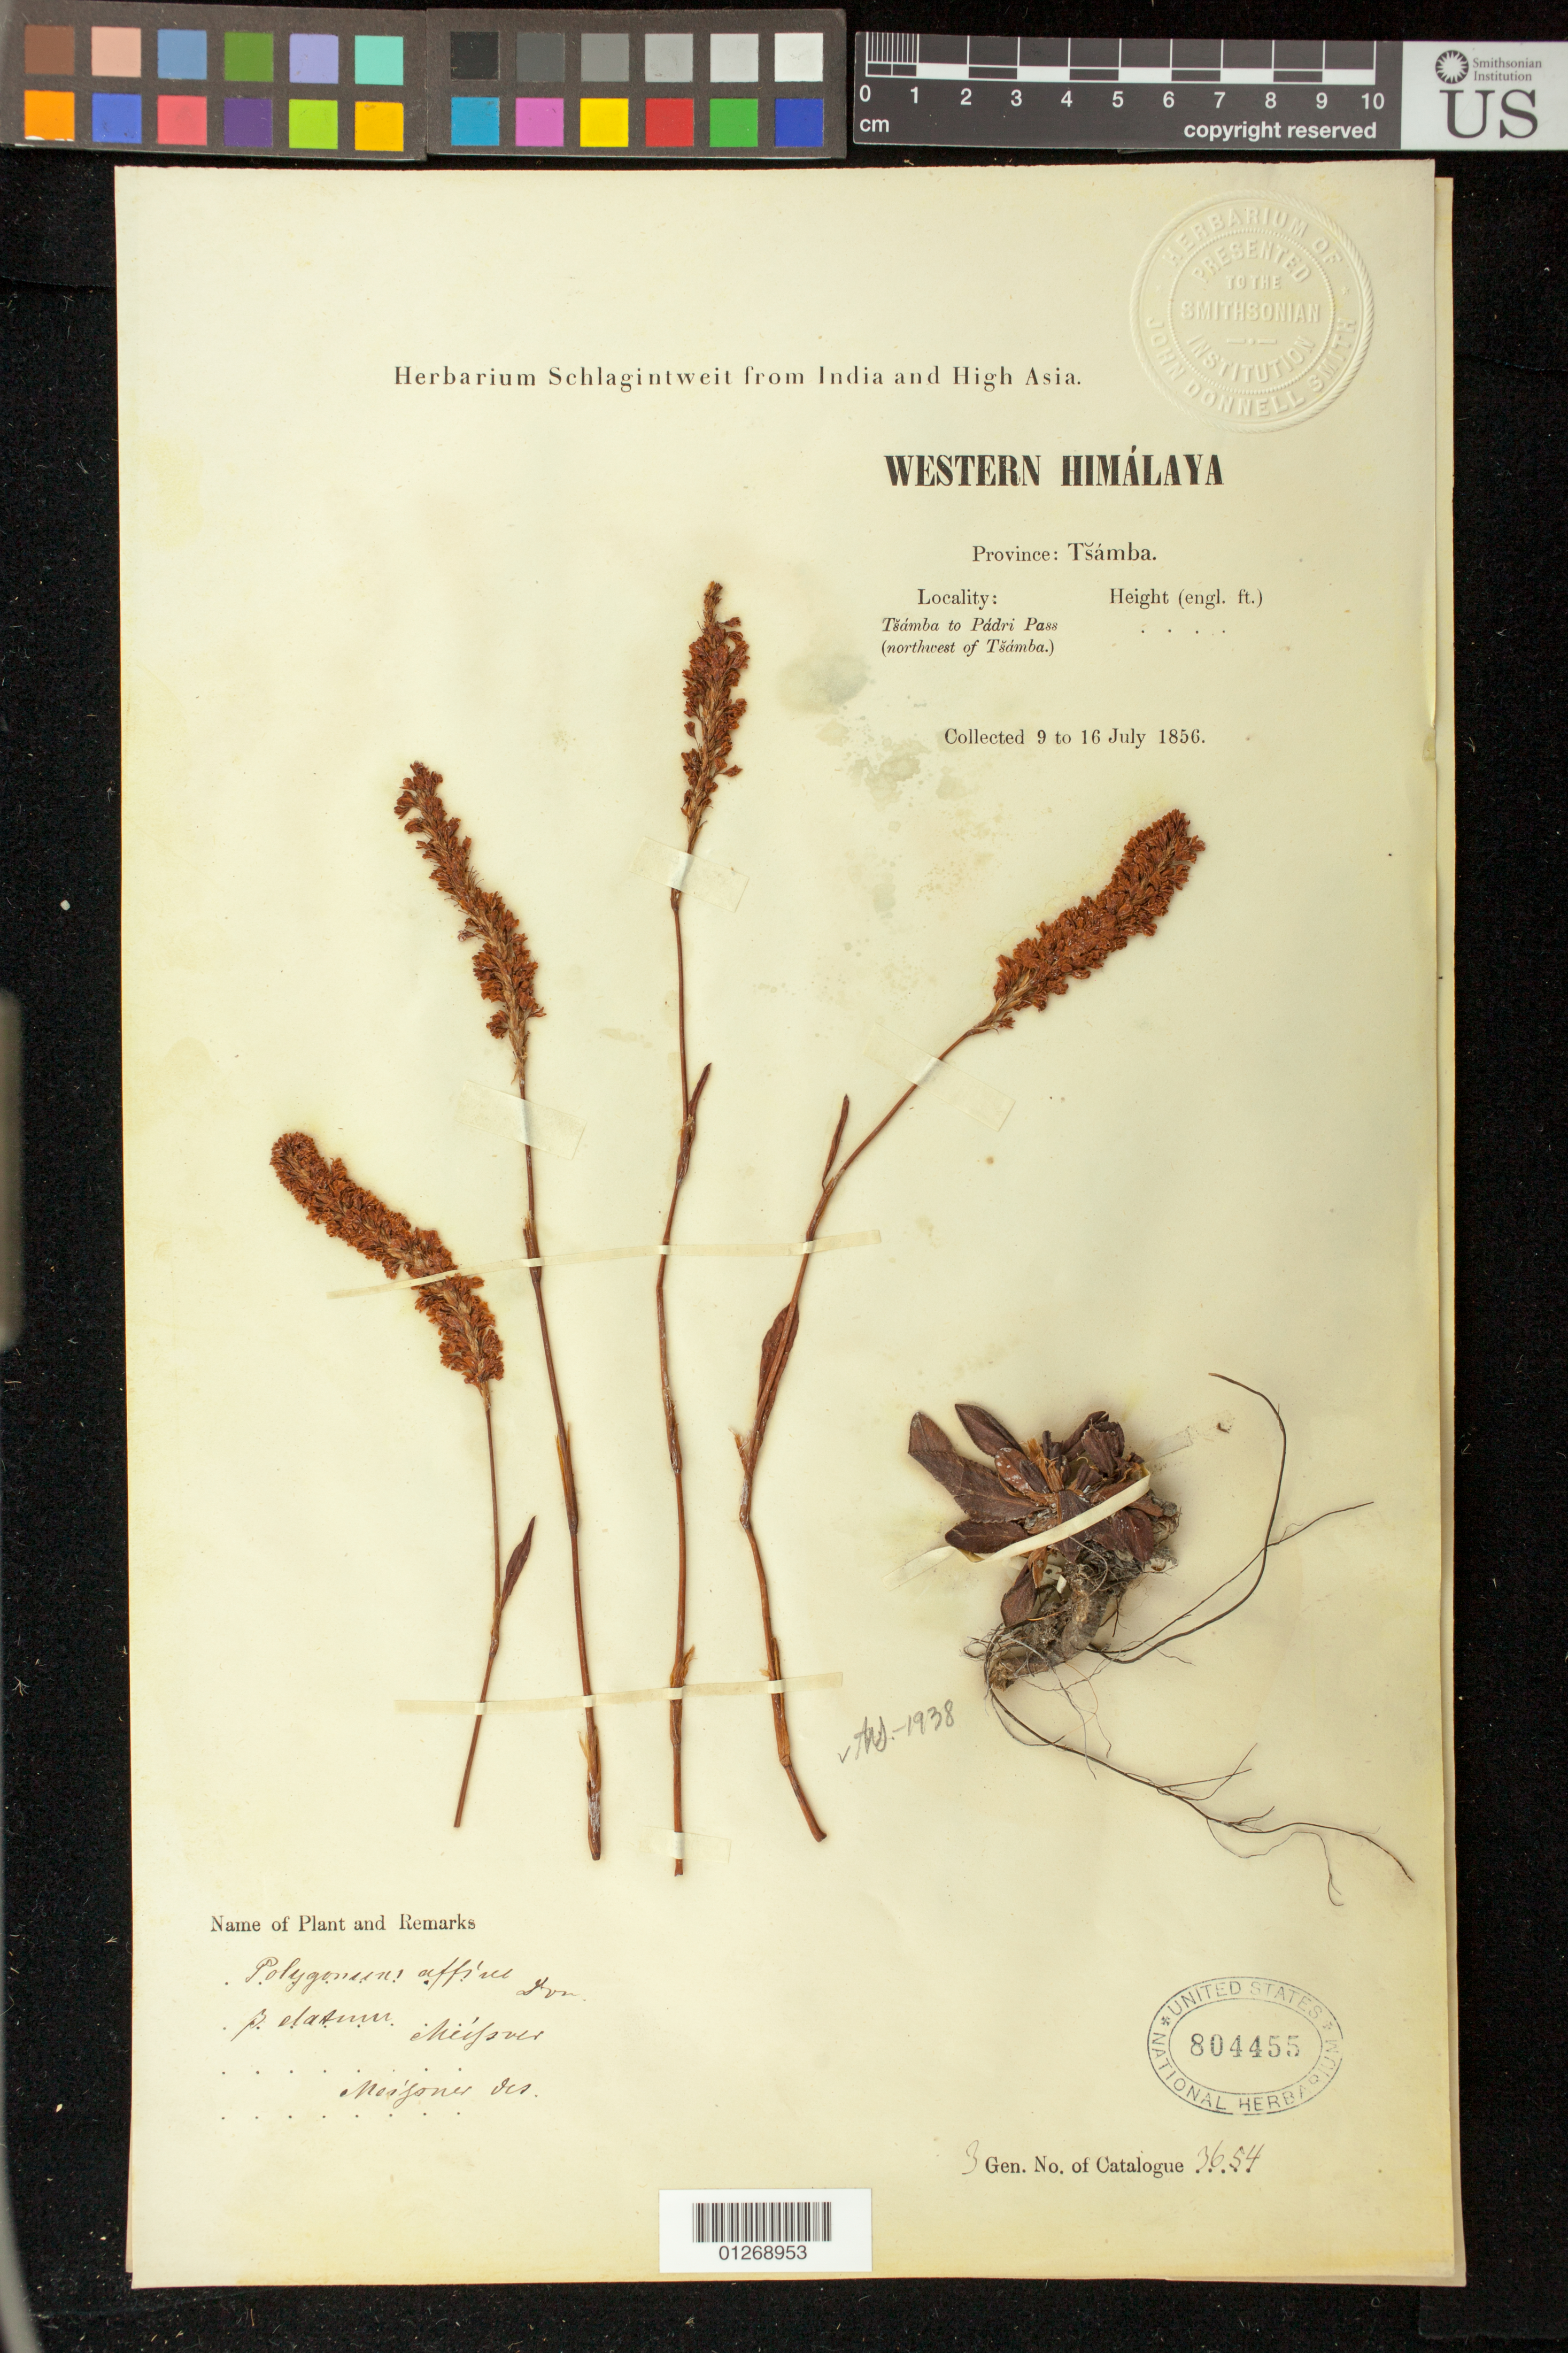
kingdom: Plantae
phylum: Tracheophyta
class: Magnoliopsida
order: Caryophyllales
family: Polygonaceae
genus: Polygonum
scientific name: Polygonum affine var. elatum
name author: Meisn.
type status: Syntype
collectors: Herbarium Schlagintweit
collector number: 3654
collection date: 1856-07-09/1856-07-16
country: India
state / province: Himachal Pradesh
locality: Western Himalaya. Province Tsámba [Chamba]. Tsámba to Pádri Pass (northwest of Tsámba)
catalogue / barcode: US 804455